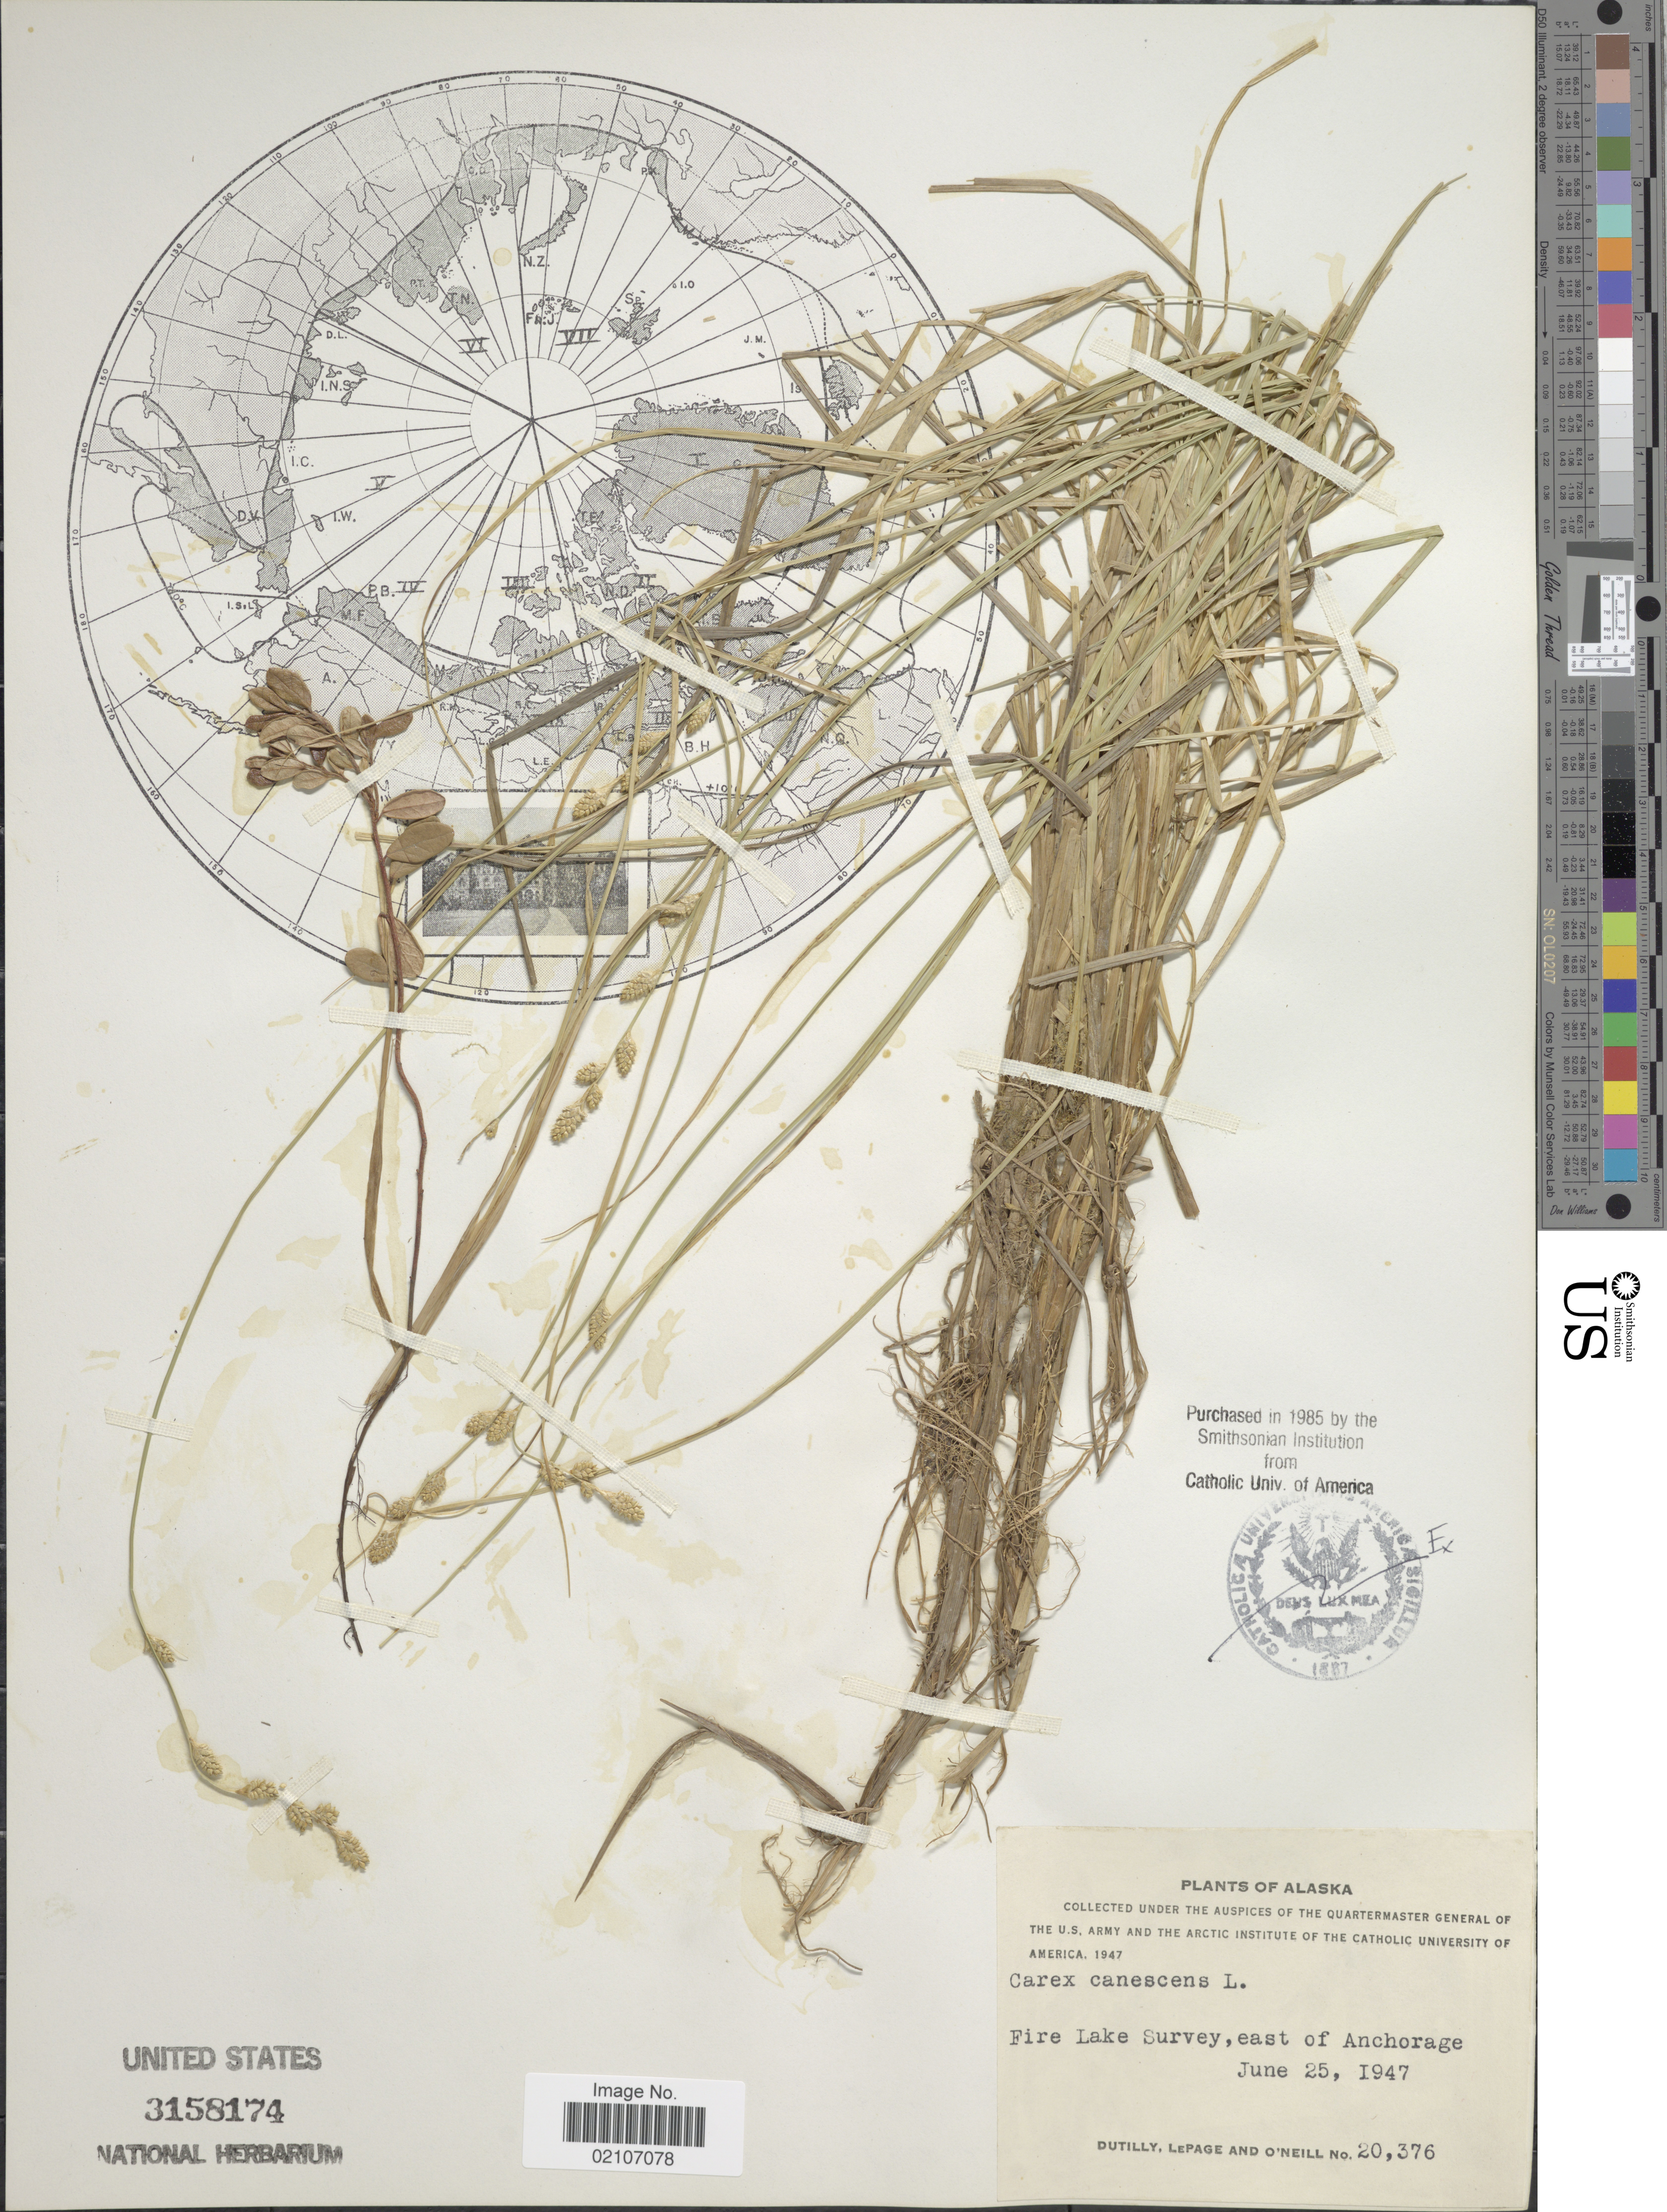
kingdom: Plantae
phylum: Tracheophyta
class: Liliopsida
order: Poales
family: Cyperaceae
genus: Carex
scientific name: Carex canescens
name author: L.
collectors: -. Dutilly, -. LePage & O'Neil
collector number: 20376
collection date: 1947-06-25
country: United States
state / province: Alaska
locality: Fire Lake Survey, east of Anchorage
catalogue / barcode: US 3158174